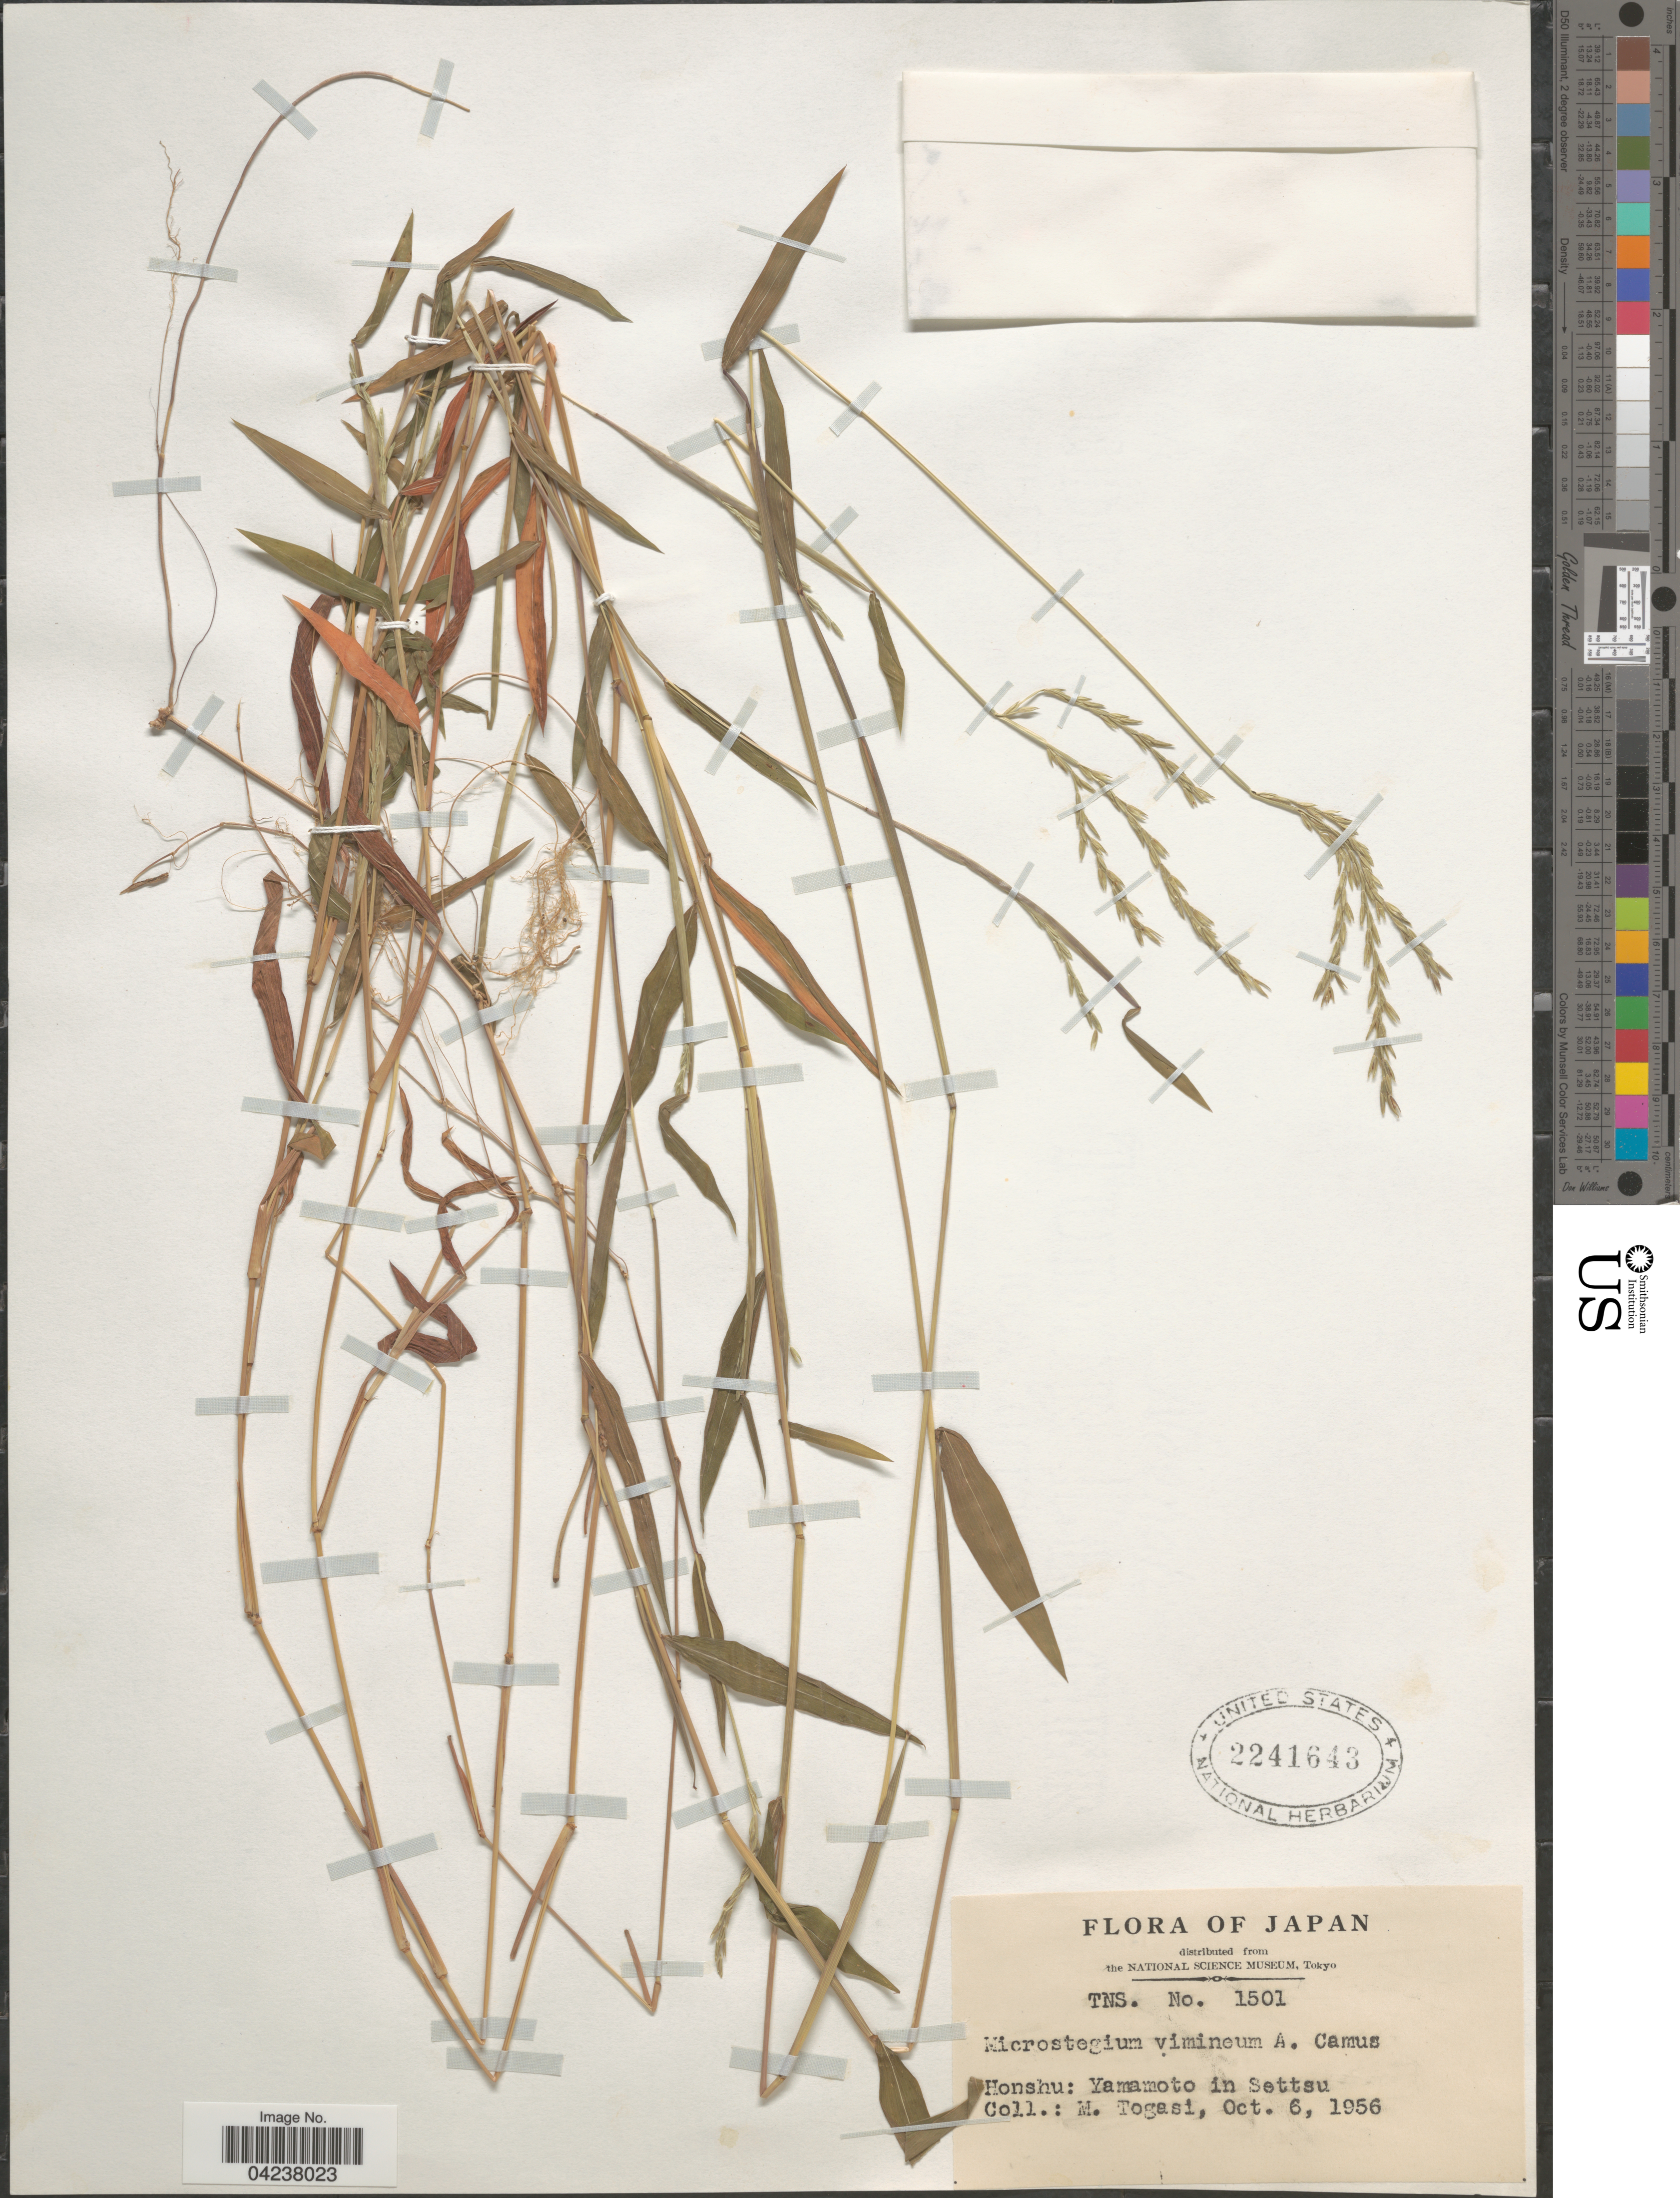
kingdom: Plantae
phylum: Tracheophyta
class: Liliopsida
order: Poales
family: Poaceae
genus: Microstegium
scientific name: Microstegium vimineum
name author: (Trin.) A. Camus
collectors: M. Togasi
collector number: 1501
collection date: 1956-10-06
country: Japan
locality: Honshu: Yamamoto in Settsu.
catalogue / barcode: US 2241643